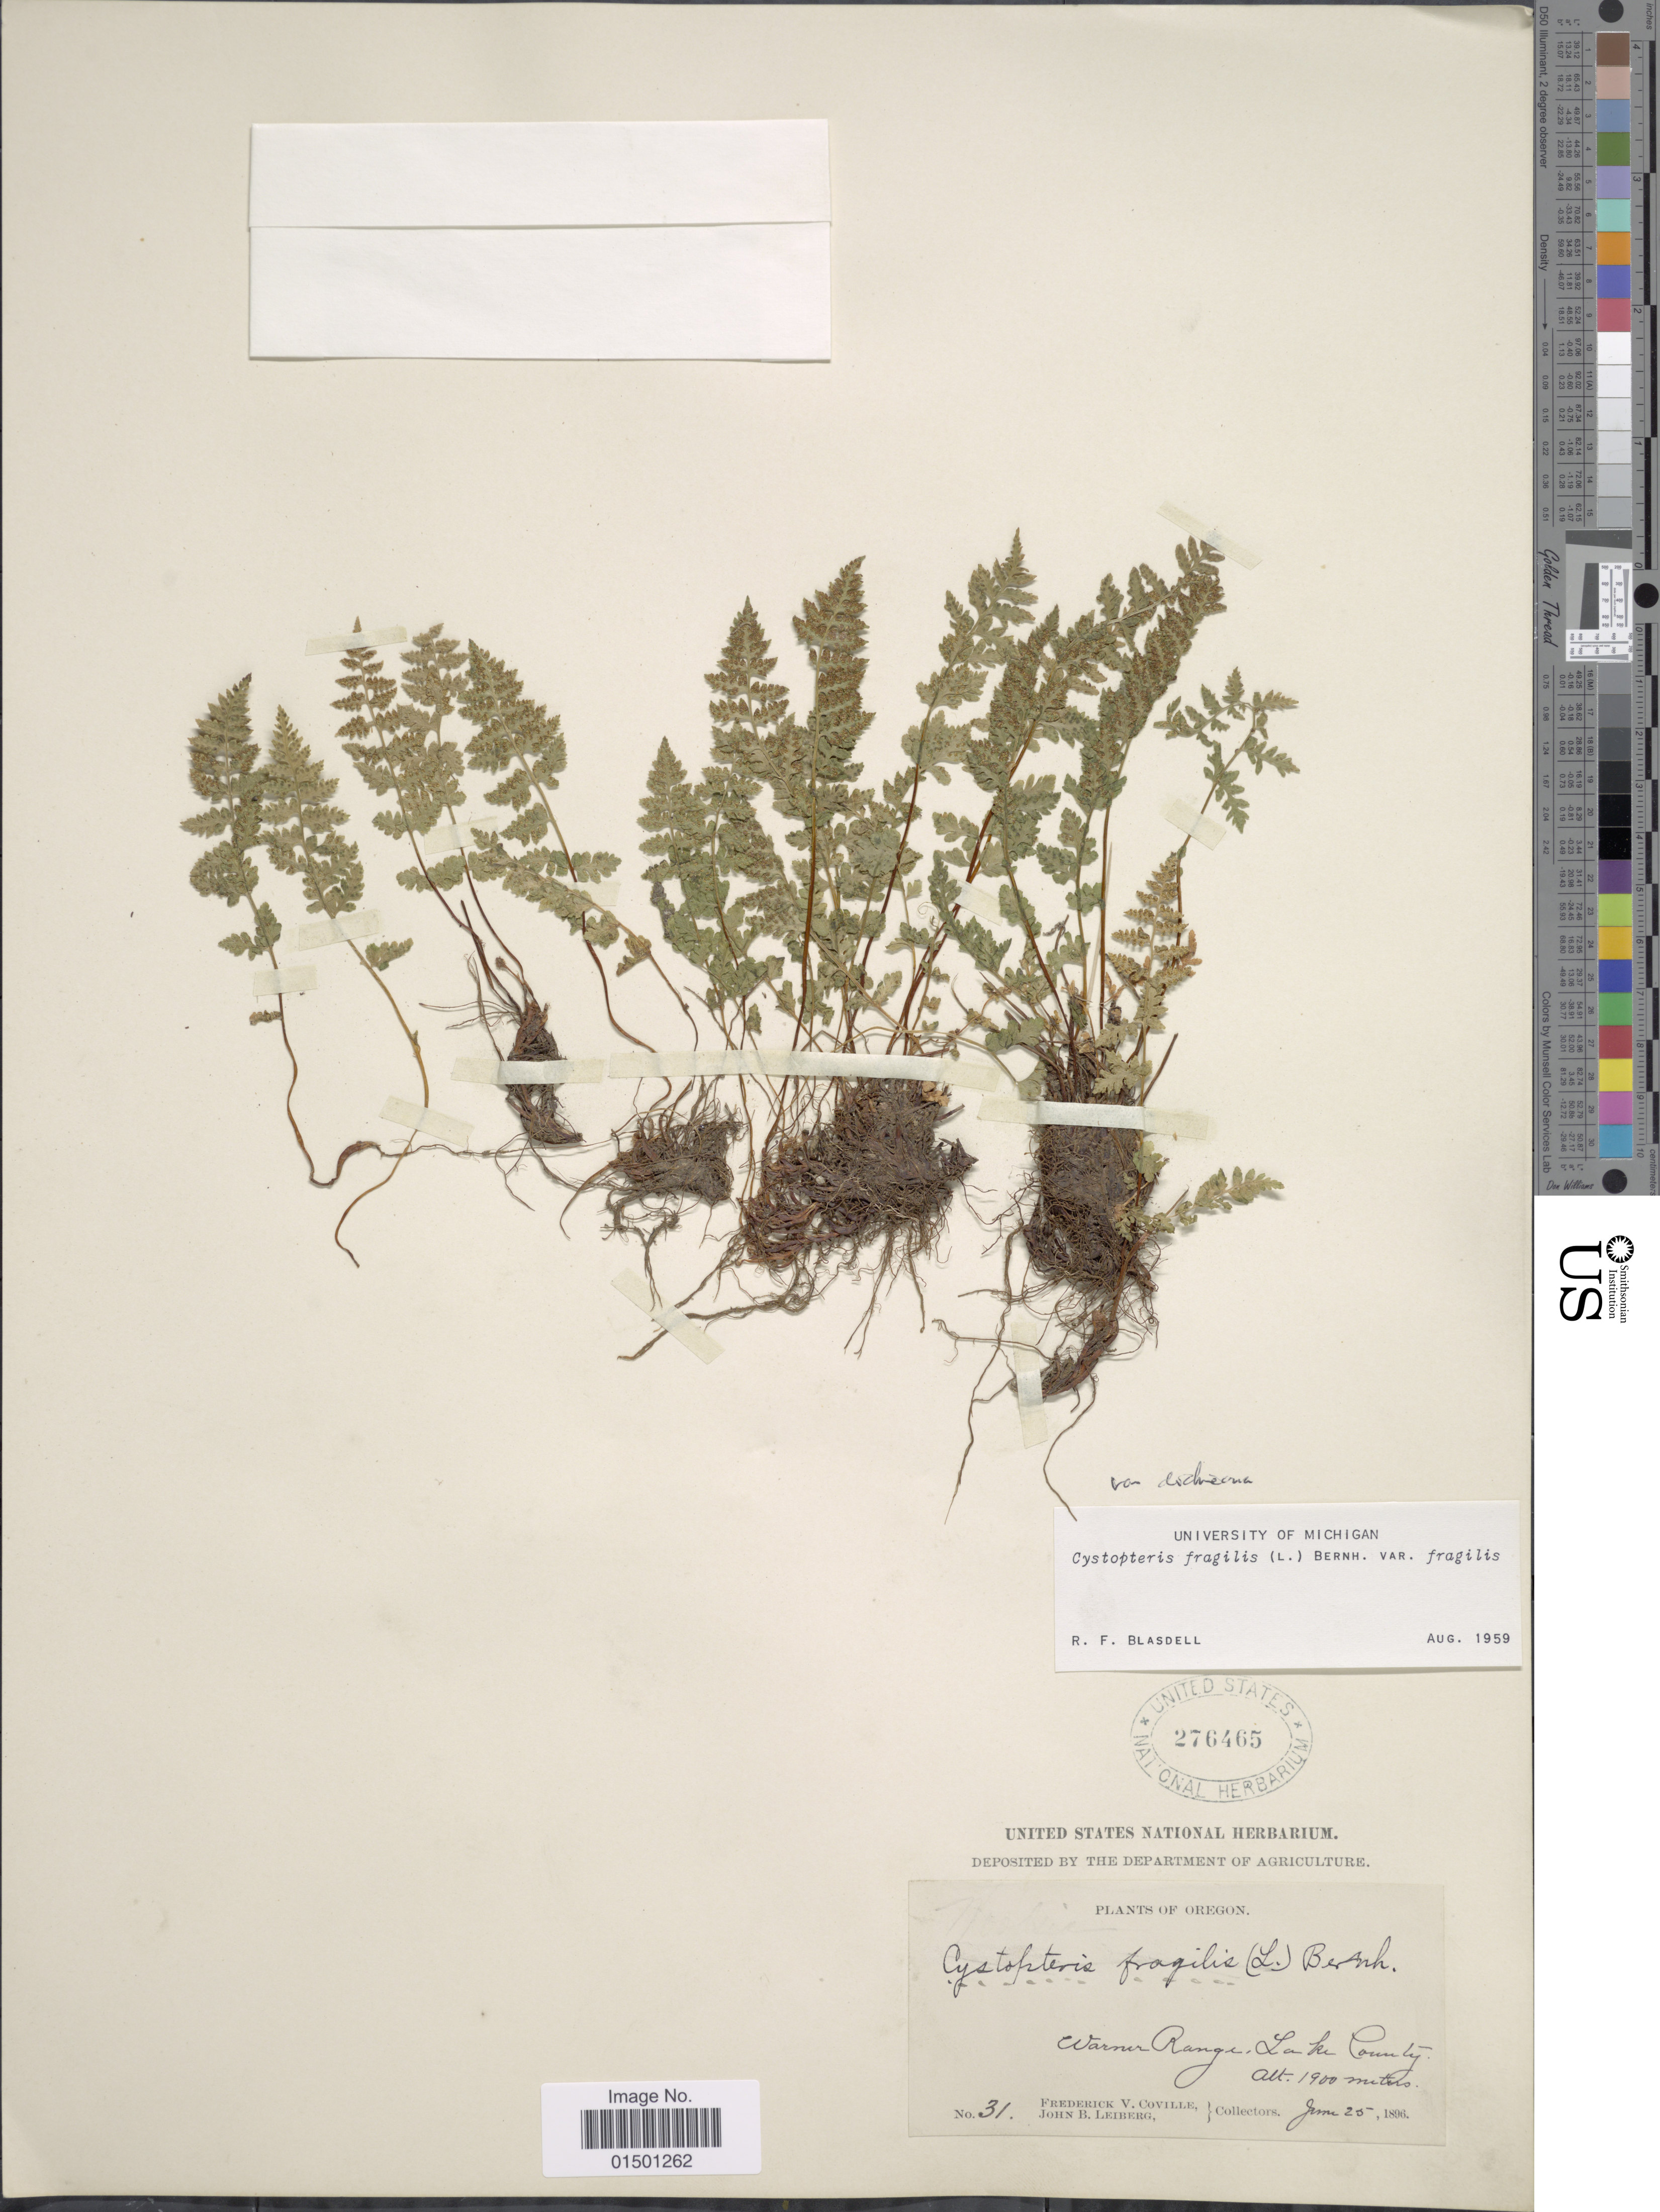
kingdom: Plantae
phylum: Tracheophyta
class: Polypodiopsida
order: Polypodiales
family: Cystopteridaceae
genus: Cystopteris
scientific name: Cystopteris fragilis var. dickieana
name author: B. Boivin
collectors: F. V. Coville & J. B. Leiberg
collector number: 31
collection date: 1896-06-25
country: United States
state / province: Oregon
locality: Warner Range, Lake County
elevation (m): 1900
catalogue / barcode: US 276465